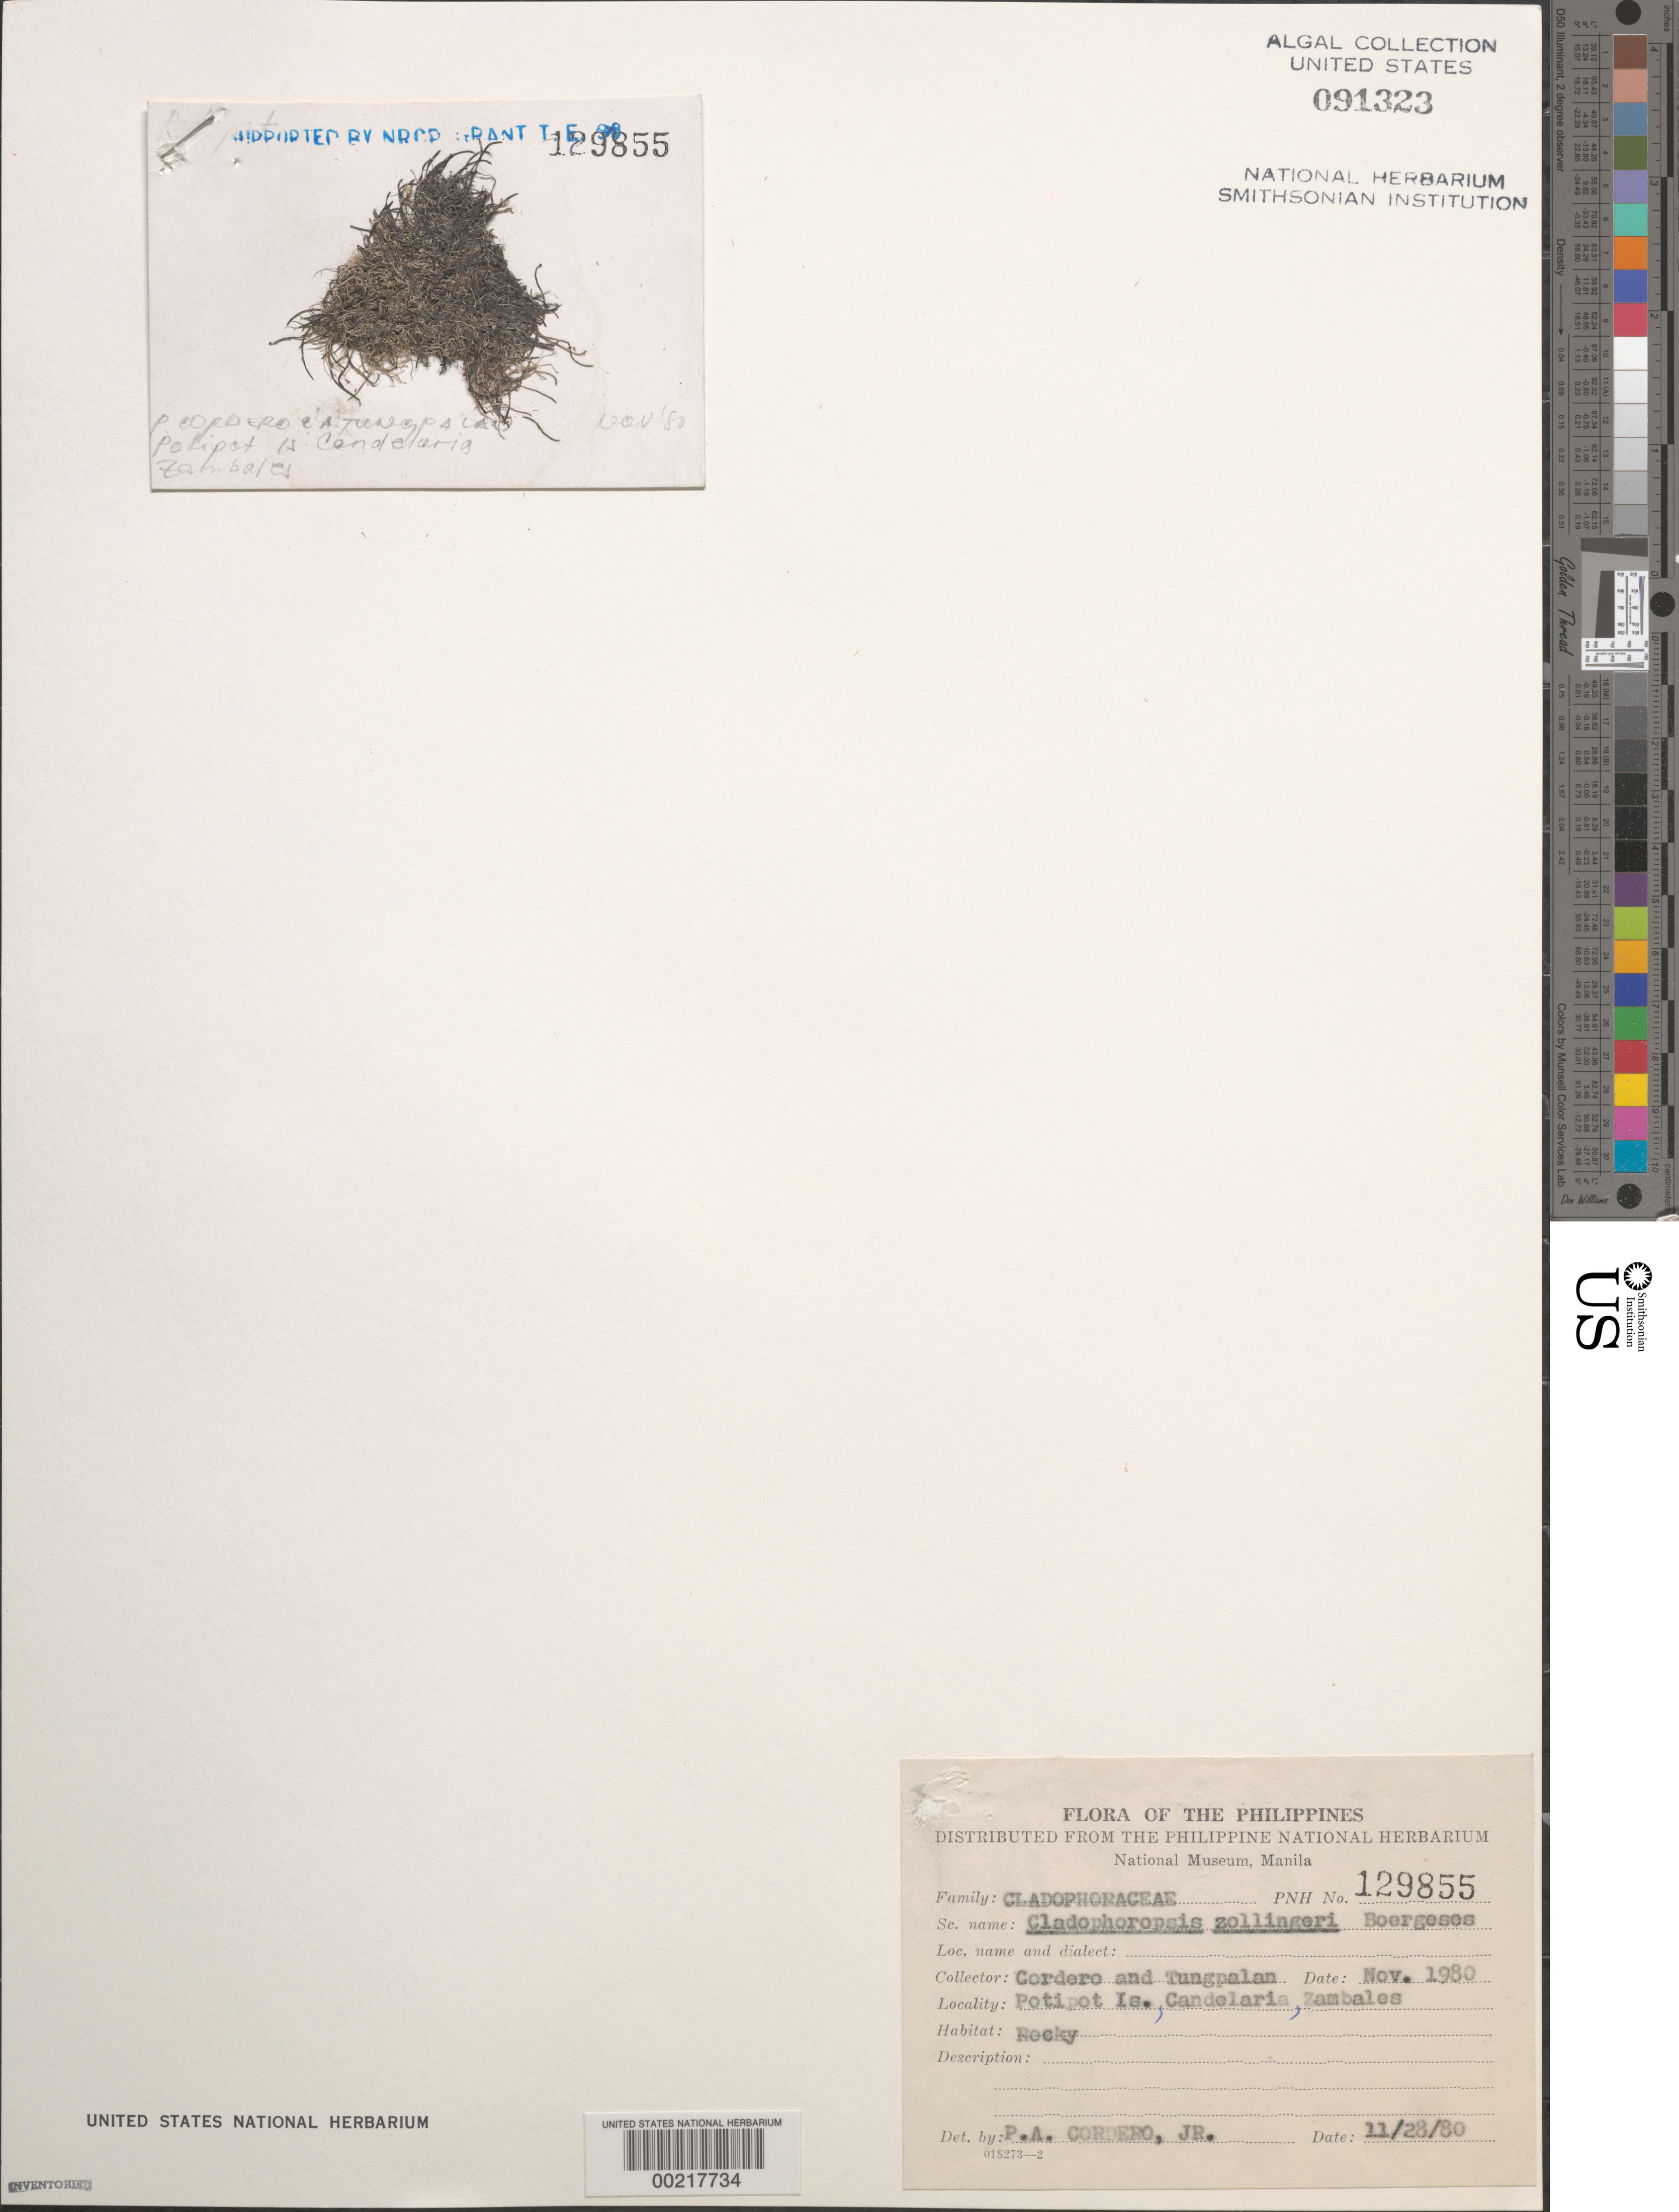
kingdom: Plantae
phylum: Chlorophyta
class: Ulvophyceae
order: Cladophorales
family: Cladophoraceae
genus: Lychaete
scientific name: Lychaete herpestica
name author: (Montagne) M.J. Wynne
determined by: Algae name updating Project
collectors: P. A. Cordero & A. Tungpalan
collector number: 129855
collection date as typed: Nov 1980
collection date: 1980-11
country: Philippines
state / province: Central Luzon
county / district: Zambales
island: Potipot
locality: Candelaria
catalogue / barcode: US 91323